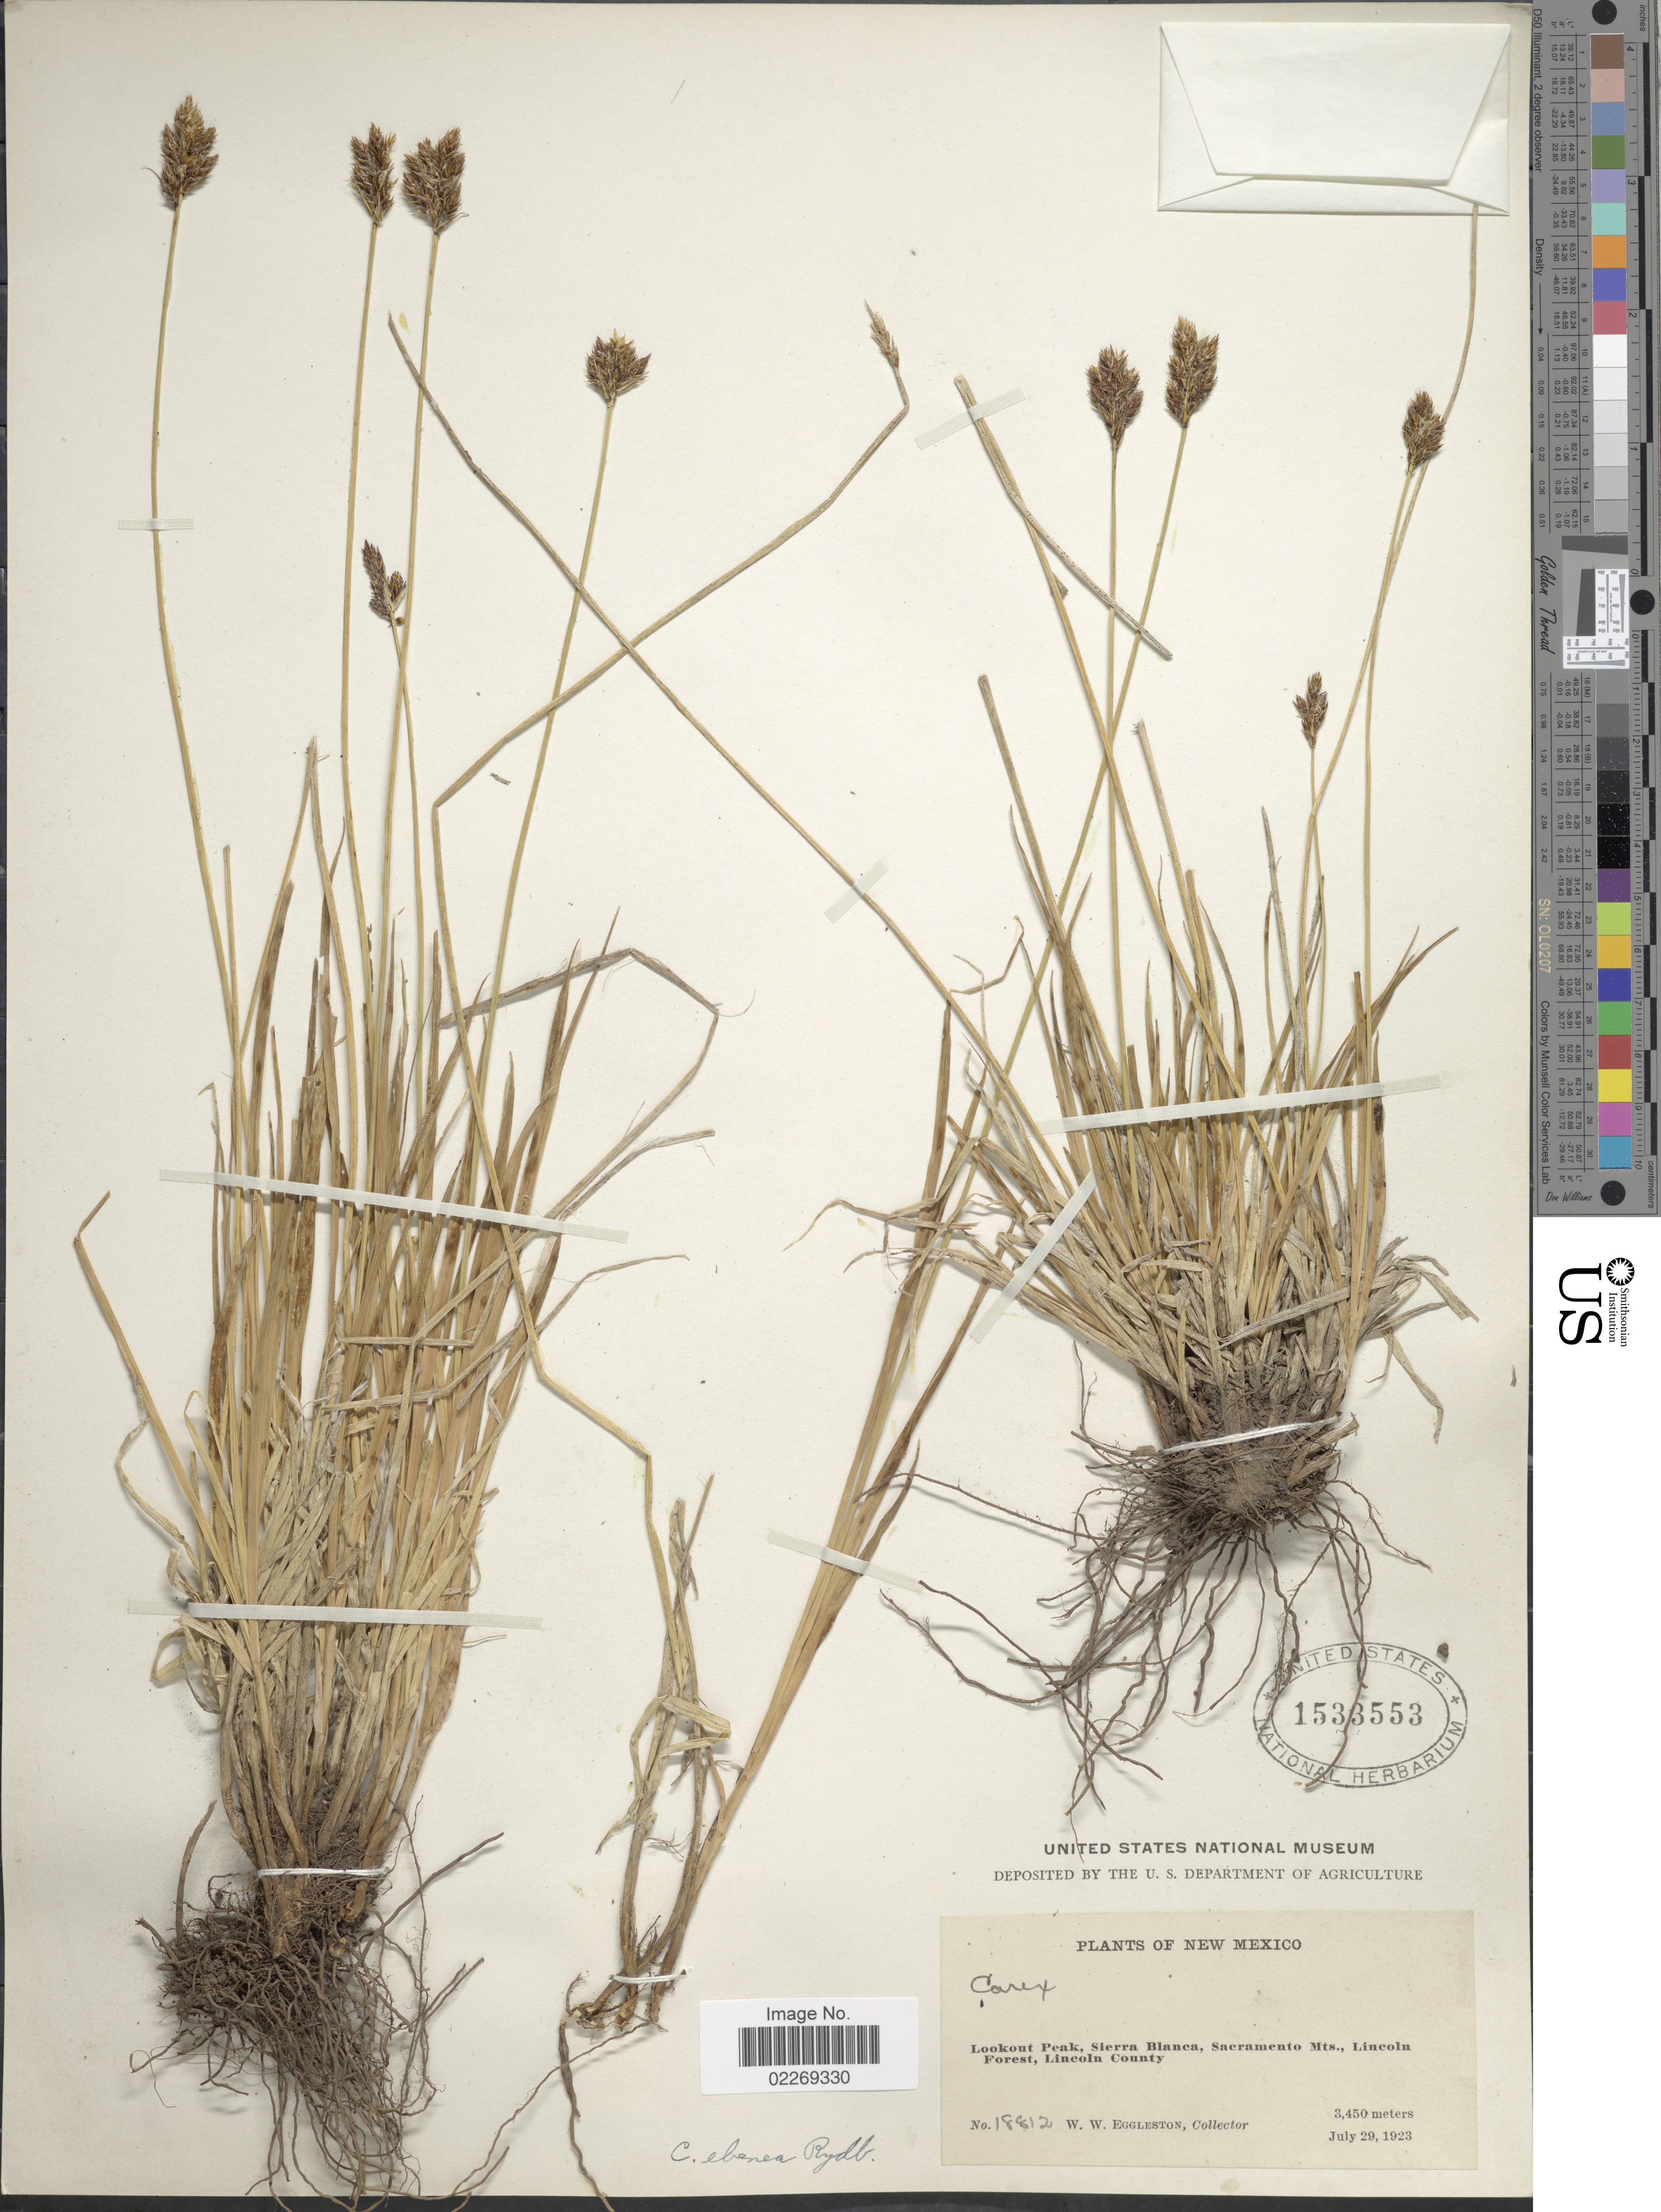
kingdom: Plantae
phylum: Tracheophyta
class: Liliopsida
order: Poales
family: Cyperaceae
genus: Carex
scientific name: Carex ebenea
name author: Rydb.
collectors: W. W. Eggleston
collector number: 18812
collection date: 1923-07-29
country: United States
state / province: New Mexico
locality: Lookout Peak, Sierra Blance, Sacramento Mts., Lincoln Forest, Lincoln County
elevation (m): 3450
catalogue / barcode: US 1533553